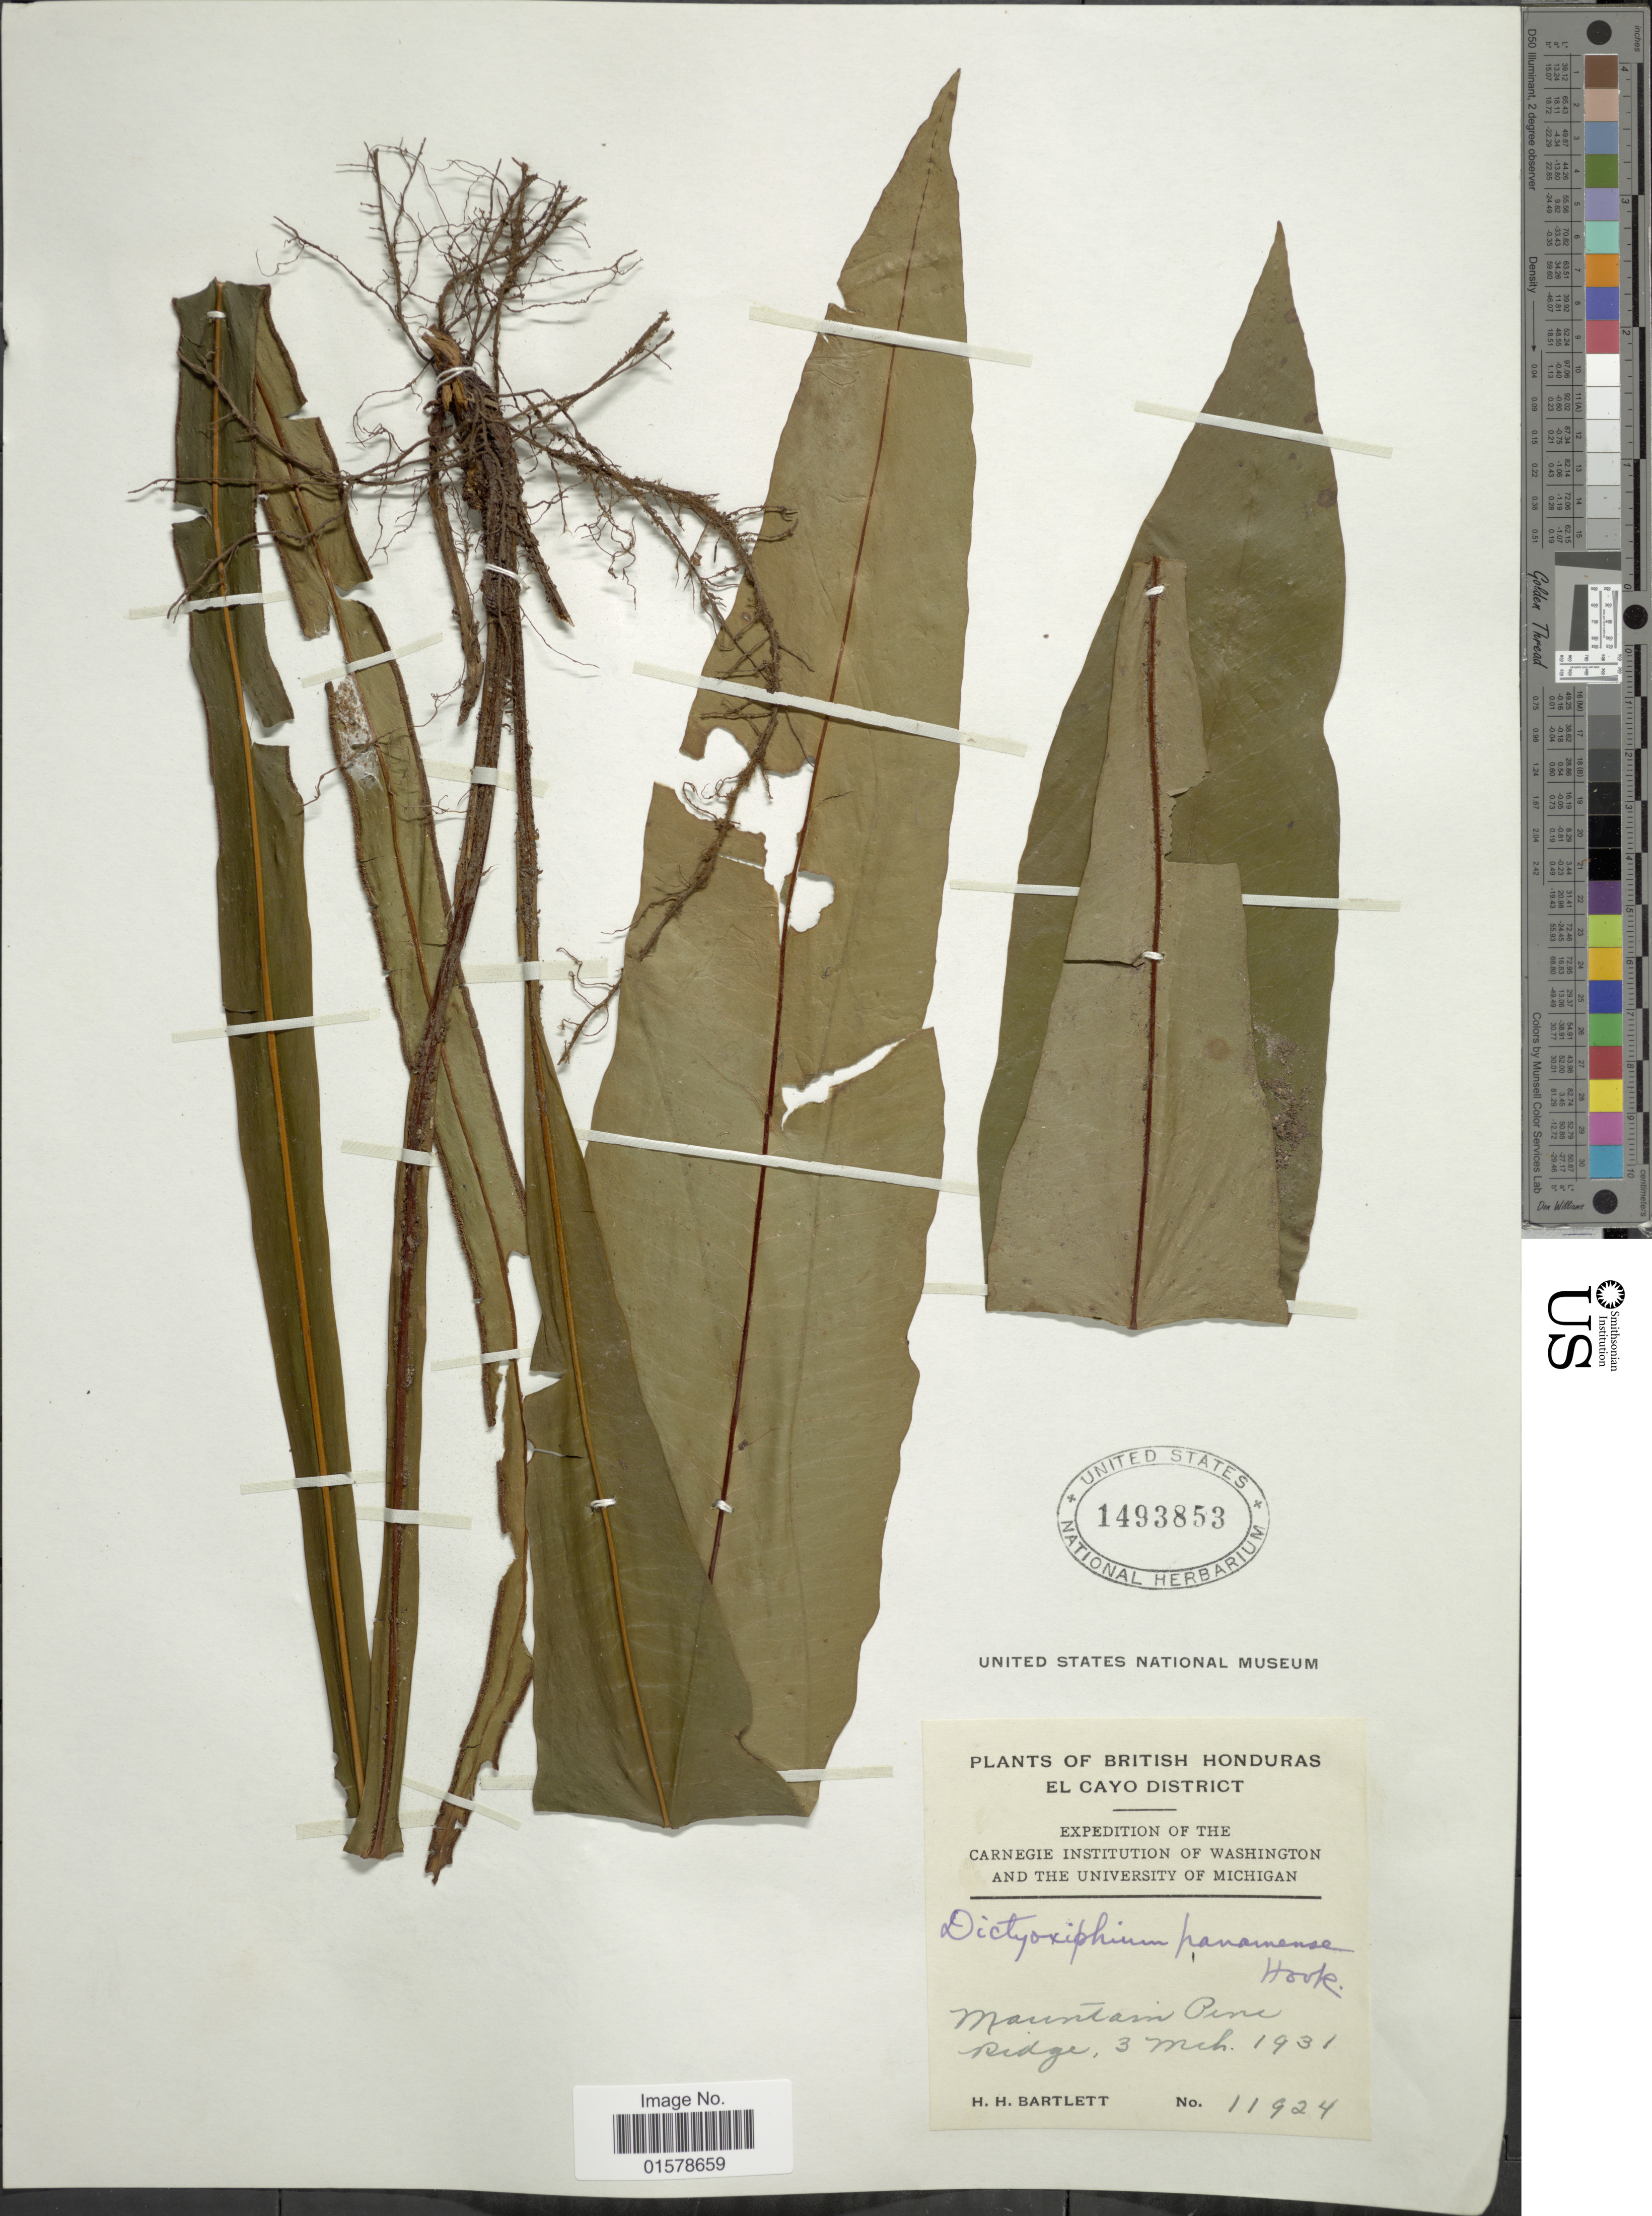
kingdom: Plantae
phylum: Tracheophyta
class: Polypodiopsida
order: Polypodiales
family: Tectariaceae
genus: Tectaria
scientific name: Tectaria panamensis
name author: (Hook.) R.M. Tryon & A.F. Tryon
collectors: H. H. Bartlett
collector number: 11924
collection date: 1931-03-03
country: Belize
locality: Birtish Honduras, El Cayo District, Mountain Pine Ridge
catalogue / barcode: US 1493853